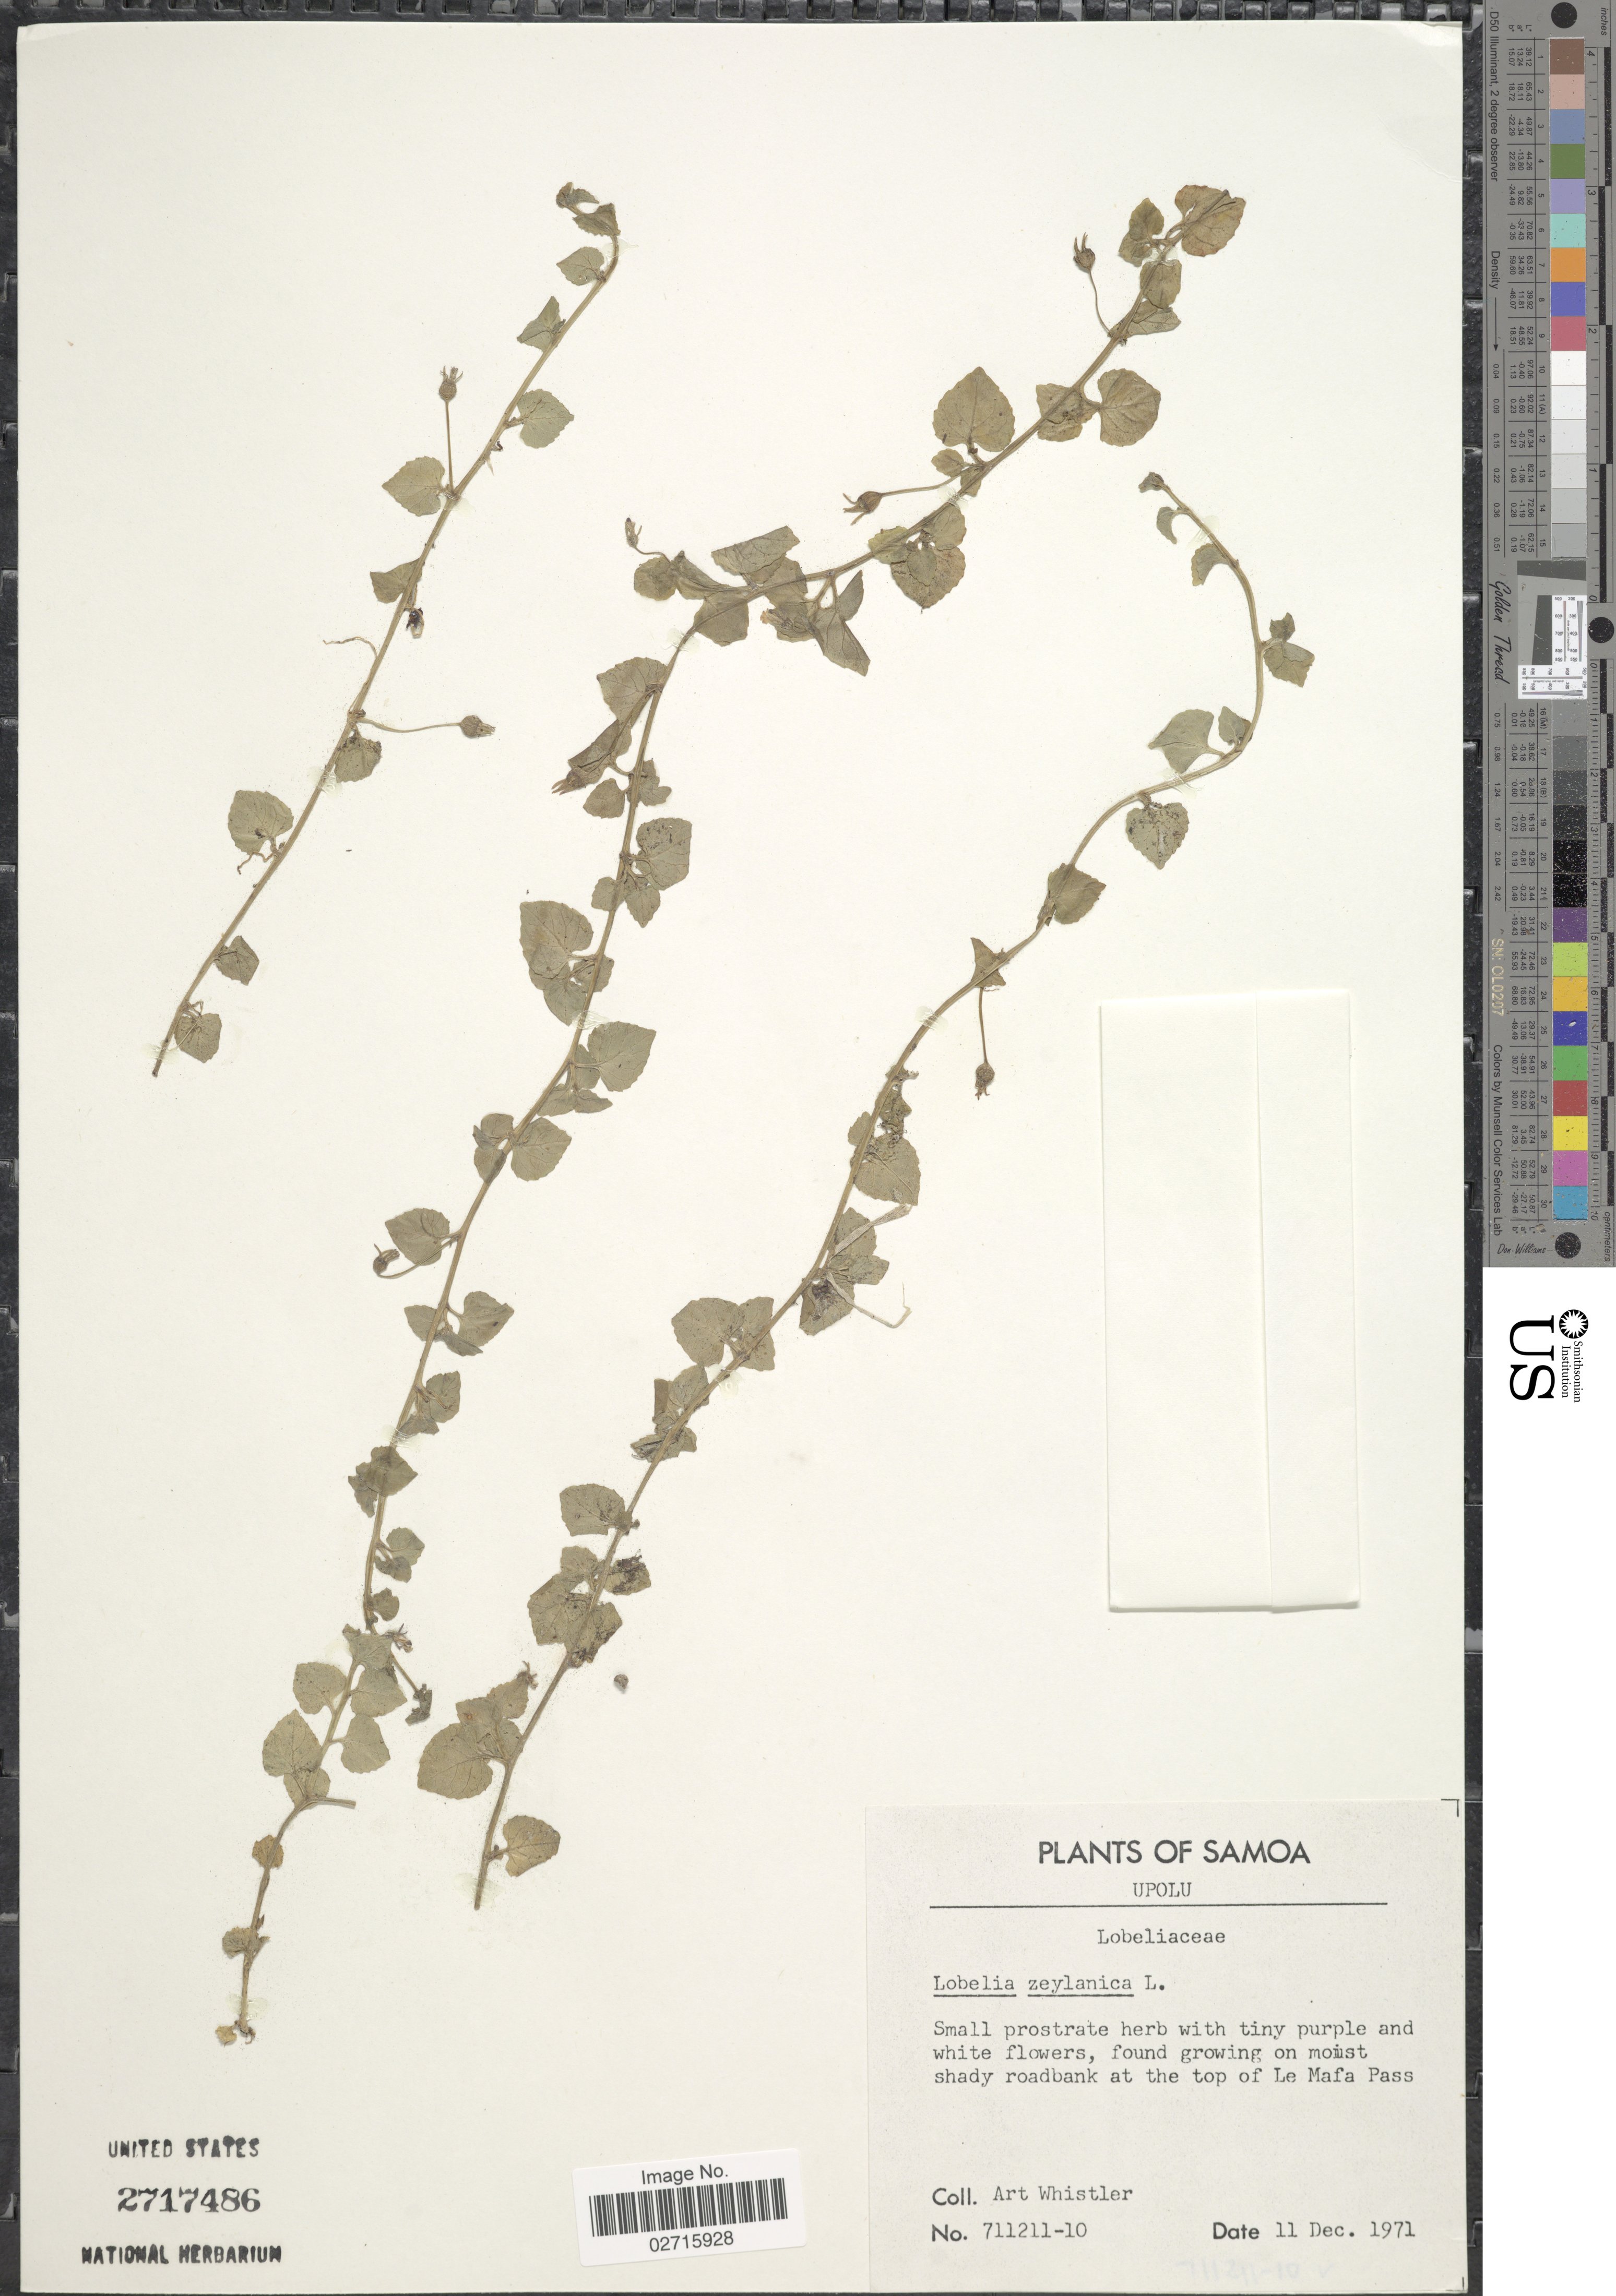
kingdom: Plantae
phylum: Tracheophyta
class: Magnoliopsida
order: Asterales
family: Campanulaceae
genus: Lobelia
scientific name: Lobelia succulenta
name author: Blume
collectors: A. Whistler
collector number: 711211-10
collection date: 1971-12-11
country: Samoa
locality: Upolu, Samoa, on moist shady roadbank at the top of Le Mafa Pass.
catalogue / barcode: US 2717486